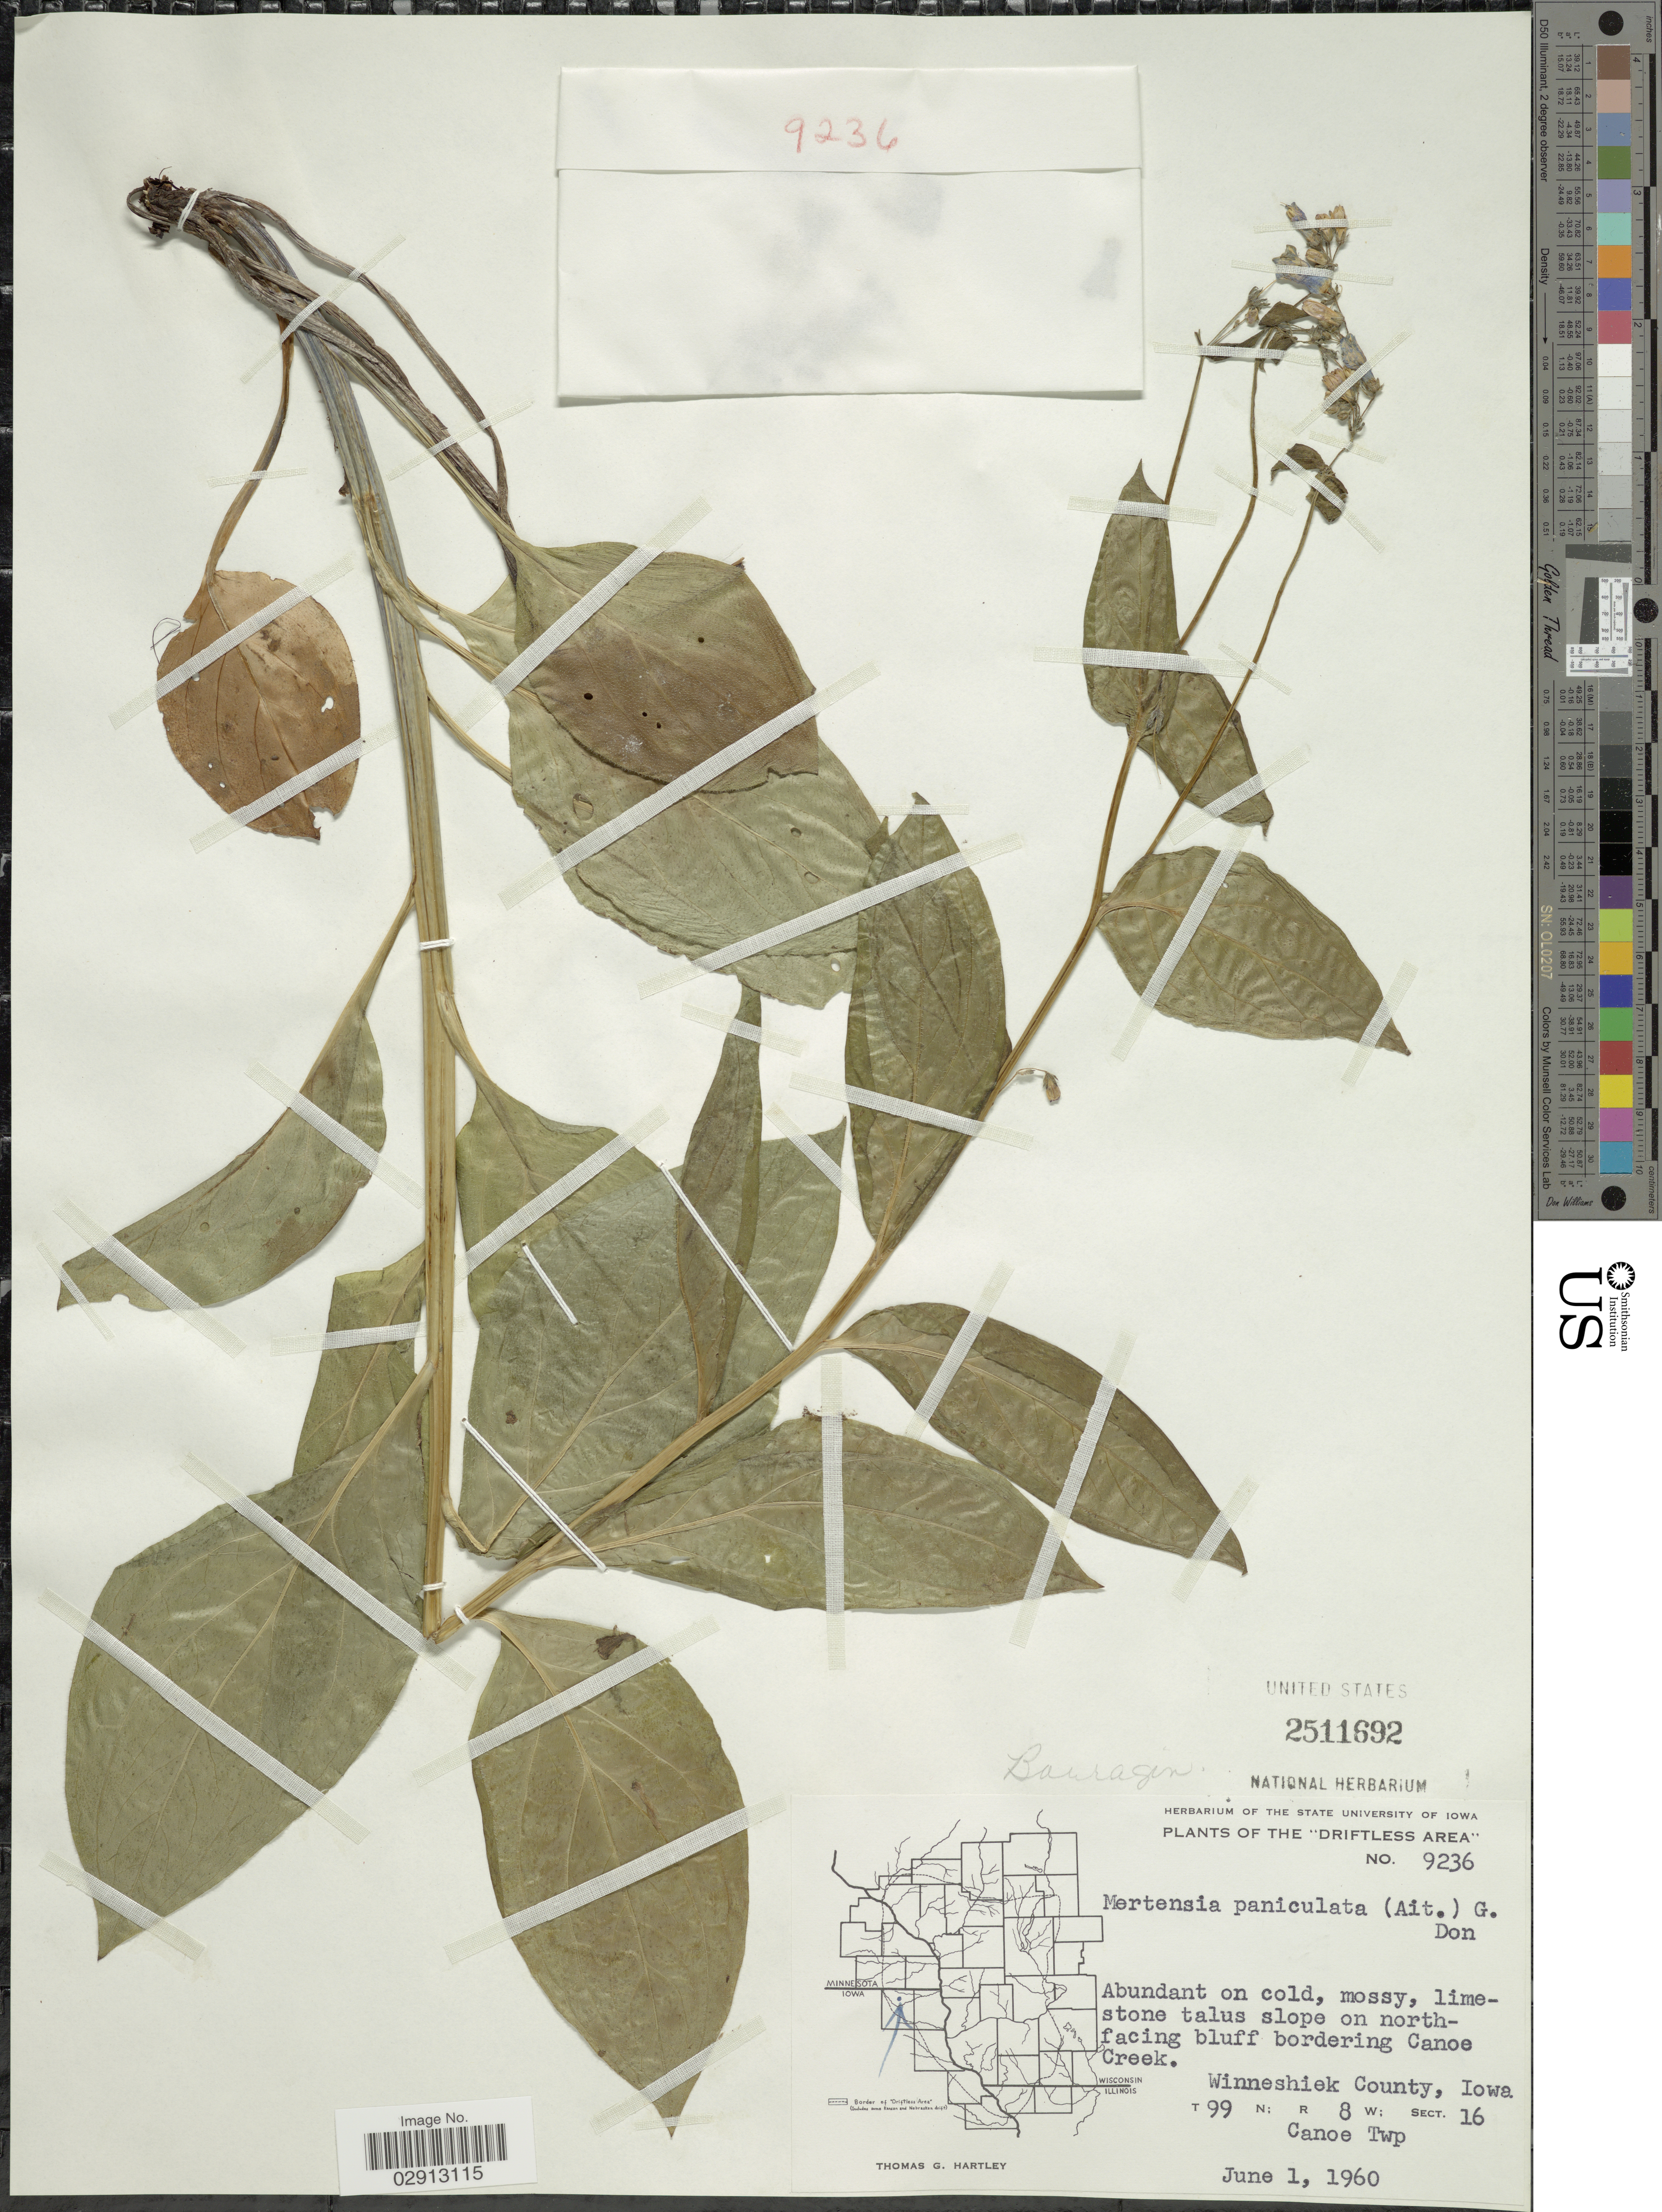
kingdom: Plantae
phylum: Tracheophyta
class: Magnoliopsida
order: Boraginales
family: Boraginaceae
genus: Mertensia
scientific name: Mertensia paniculata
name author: (Aiton) G. Don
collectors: T. G. Hartley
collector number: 9236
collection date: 1960-06-01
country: United States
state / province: Iowa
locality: The "Driftless Area". On north-facing bluff bordering Canoe Creek. Winneshiek County. T99 N: R 8 W; Sect. 16. Canoe Twp.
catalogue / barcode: US 2511692